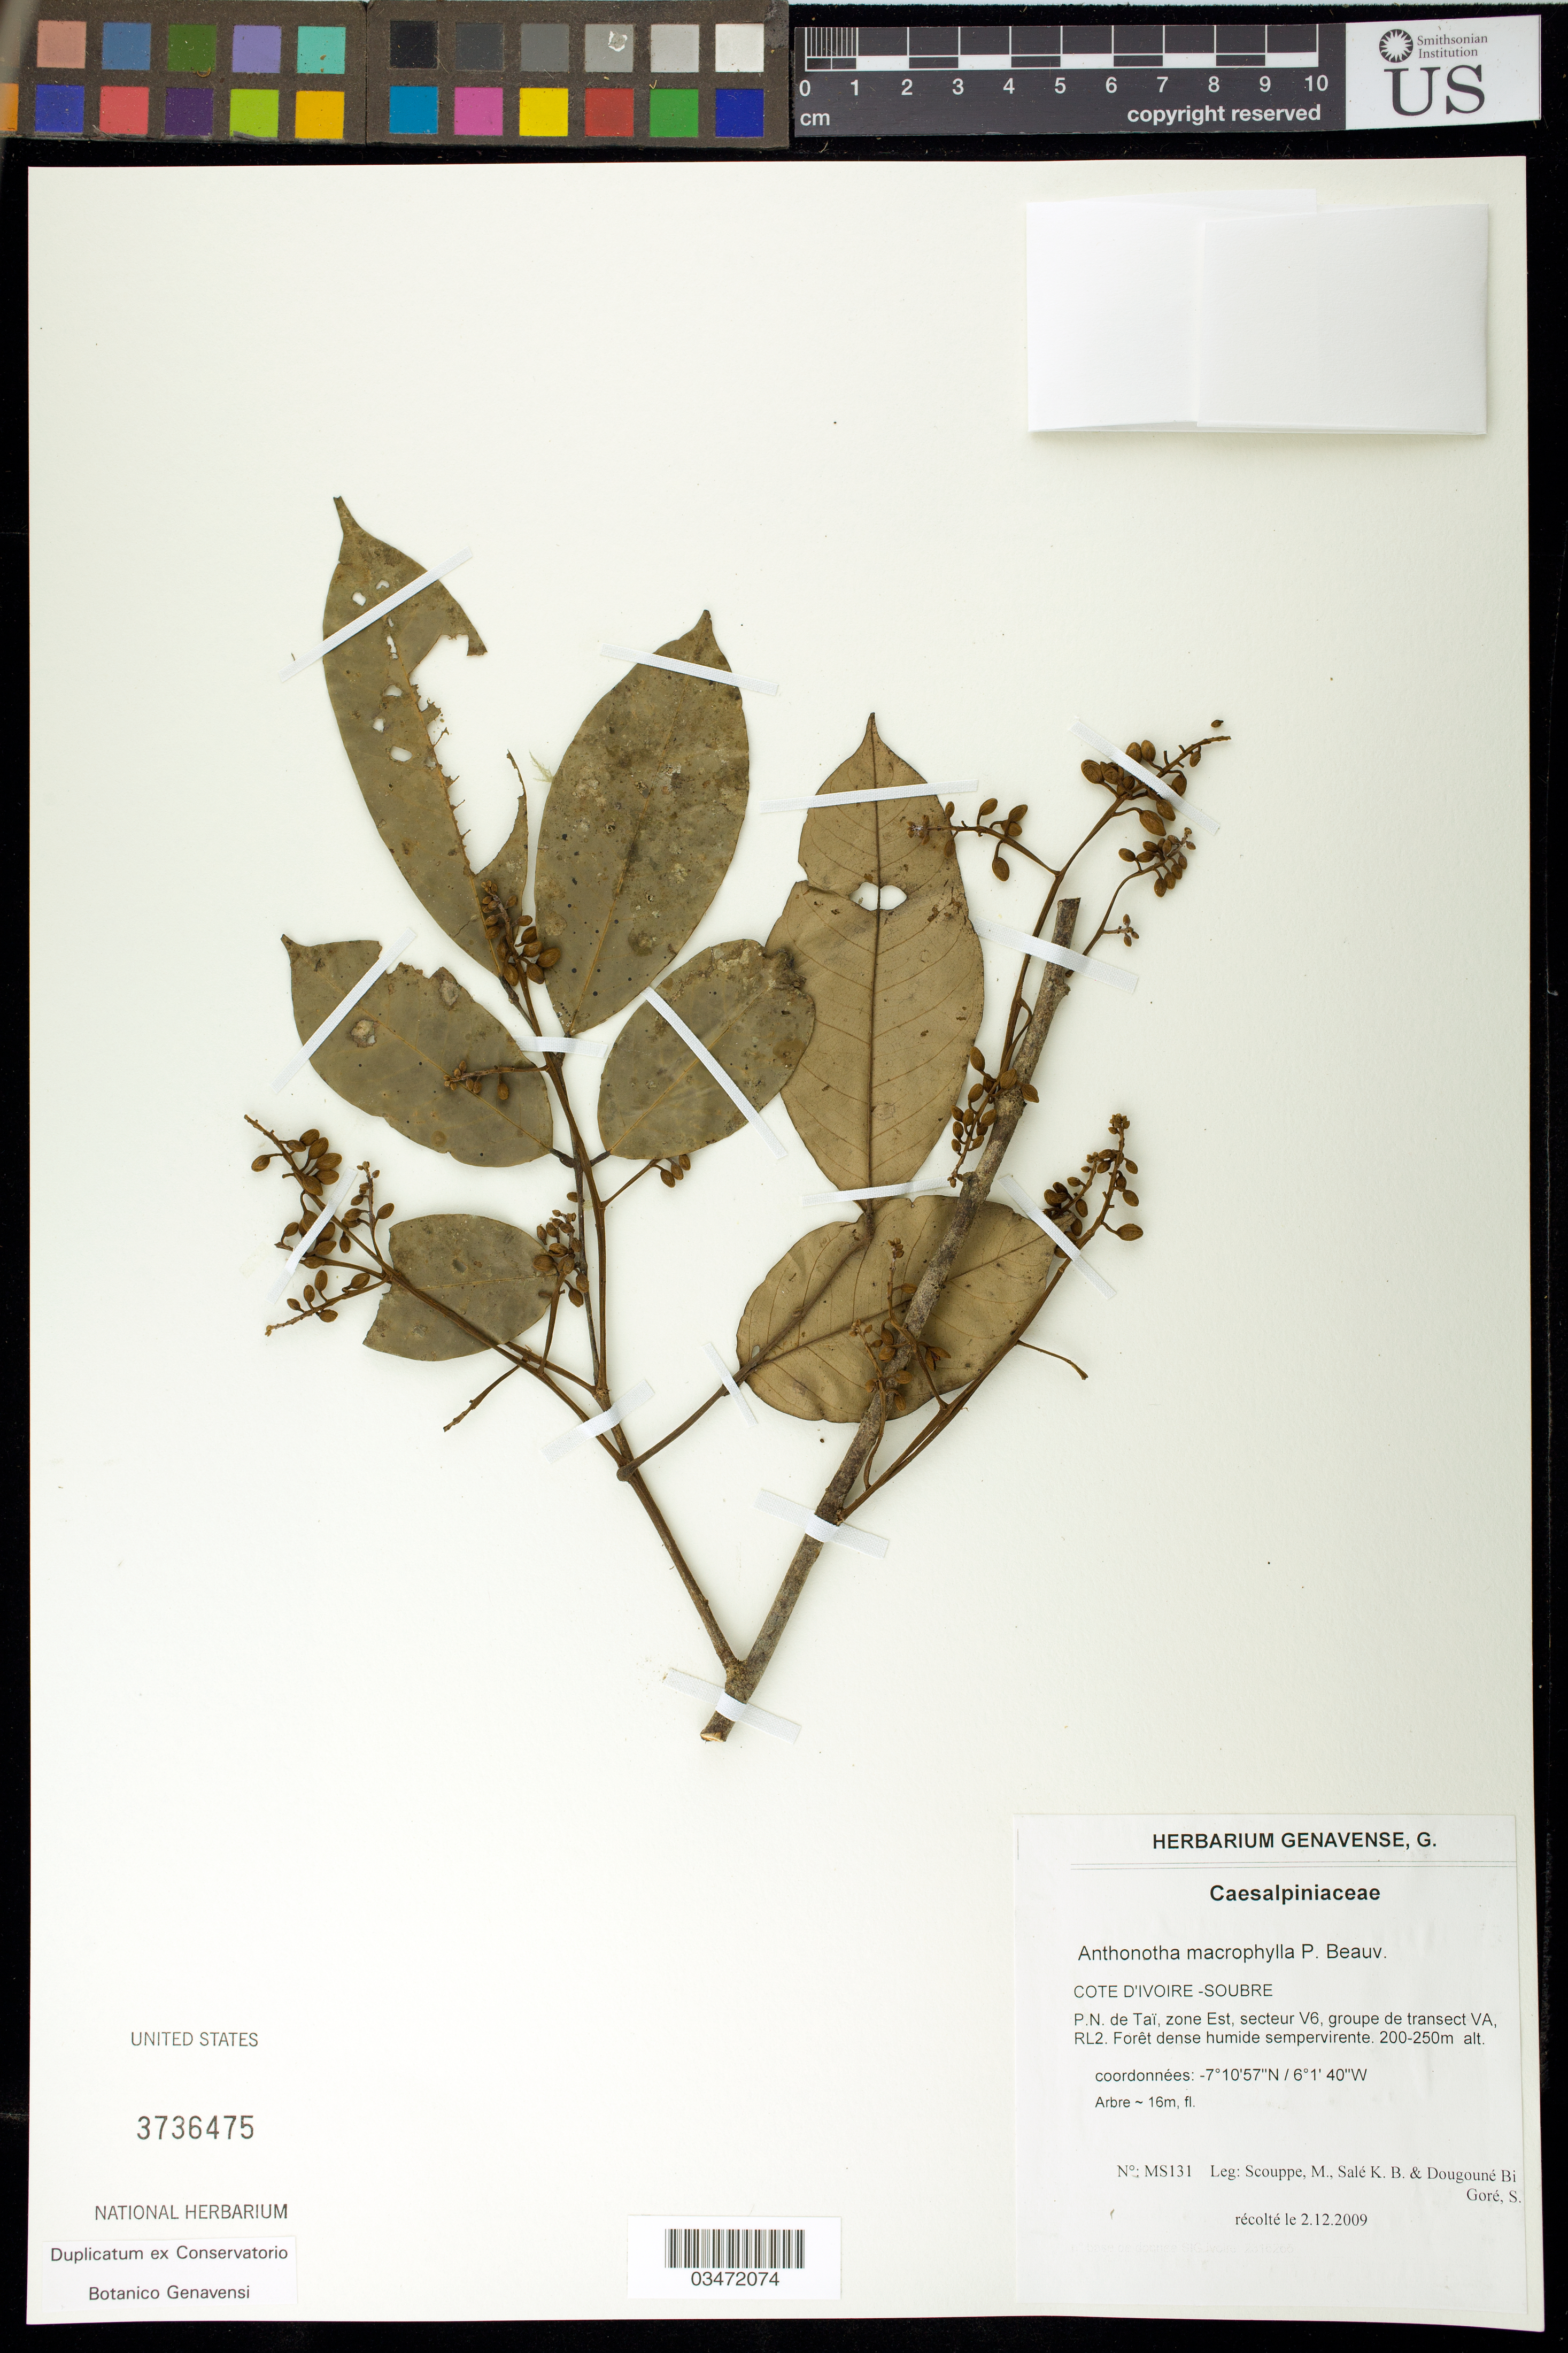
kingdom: Plantae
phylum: Tracheophyta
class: Magnoliopsida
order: Fabales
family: Fabaceae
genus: Anthonotha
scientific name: Anthonotha macrophylla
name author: P. Beauv.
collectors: M. Scouppe, K. Sale & S. Dougoné Bi Gore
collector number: MS131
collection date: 2009-12-02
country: Ivory Coast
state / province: Bas-Sassandra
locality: Soubre. P.N. de Taï, zone Est, secteur V6, groupe de transect VA, RL2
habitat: Forêt dense humide sempervirente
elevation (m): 200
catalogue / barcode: US 3736475